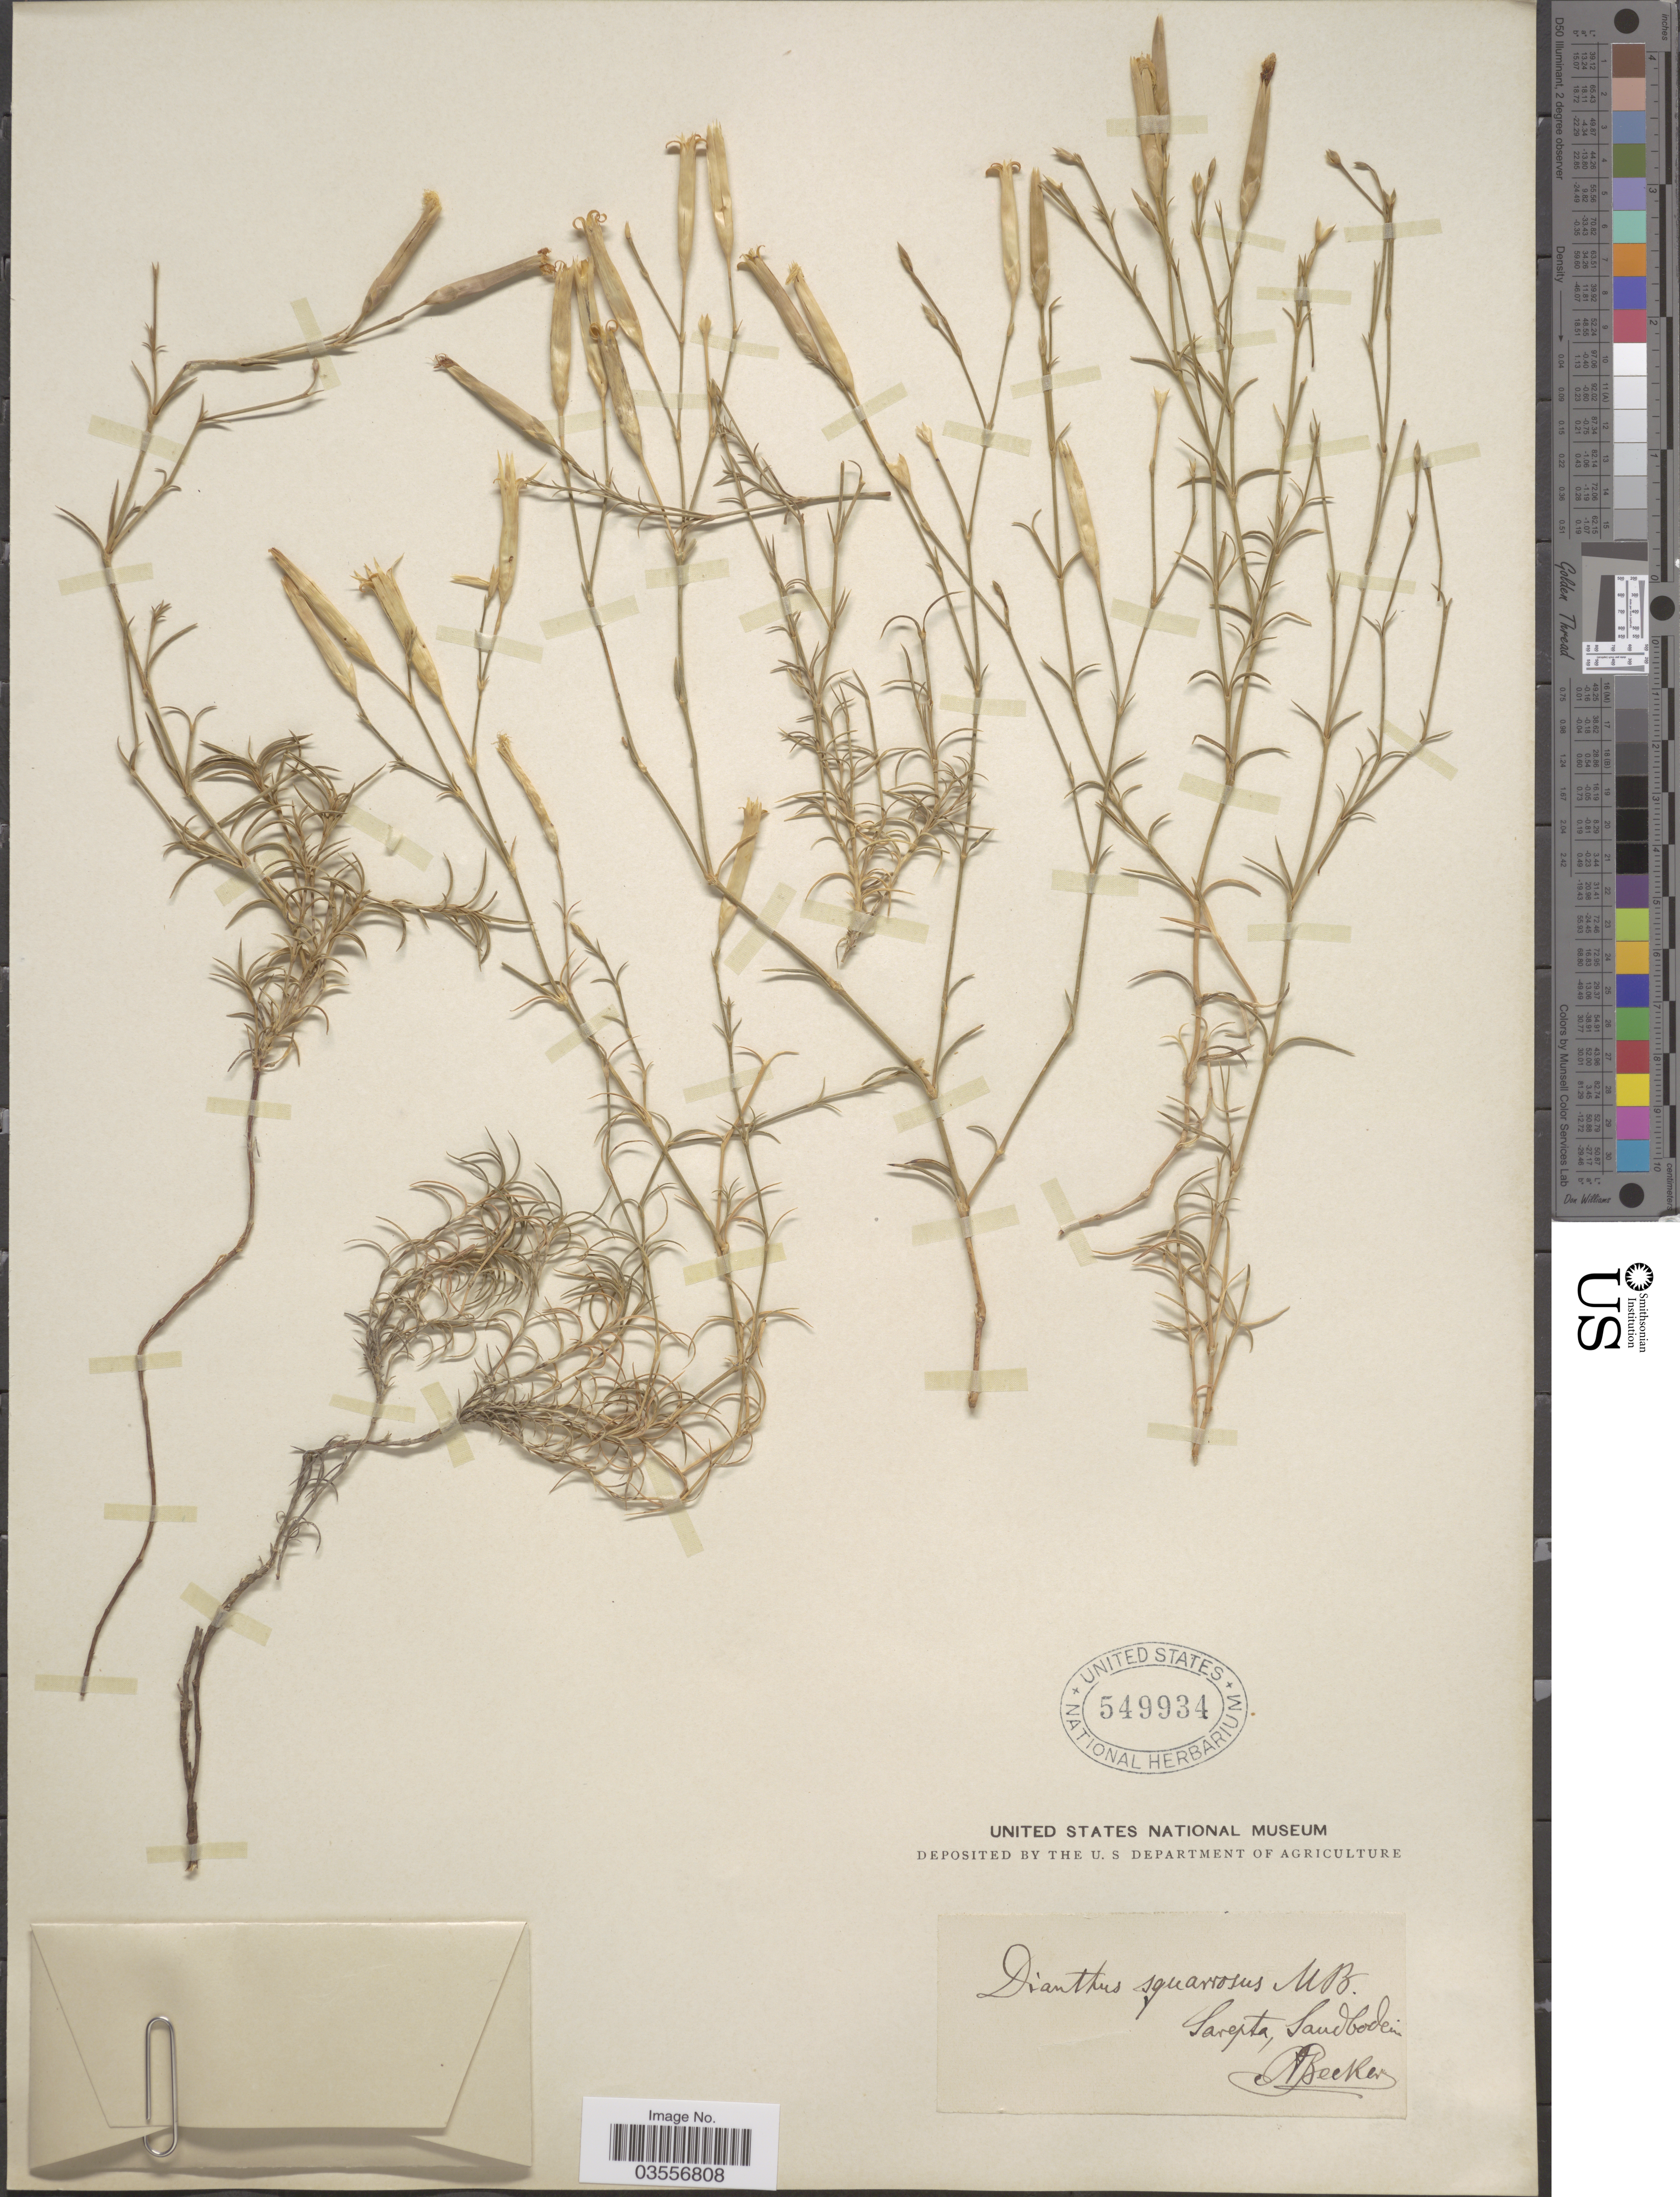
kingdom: Plantae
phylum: Tracheophyta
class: Magnoliopsida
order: Caryophyllales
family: Caryophyllaceae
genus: Dianthus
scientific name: Dianthus squarrosus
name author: M. Bieb.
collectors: A. Becker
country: Russian Federation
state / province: Volgograd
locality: Sarepta, Sandboden.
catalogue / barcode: US 549934